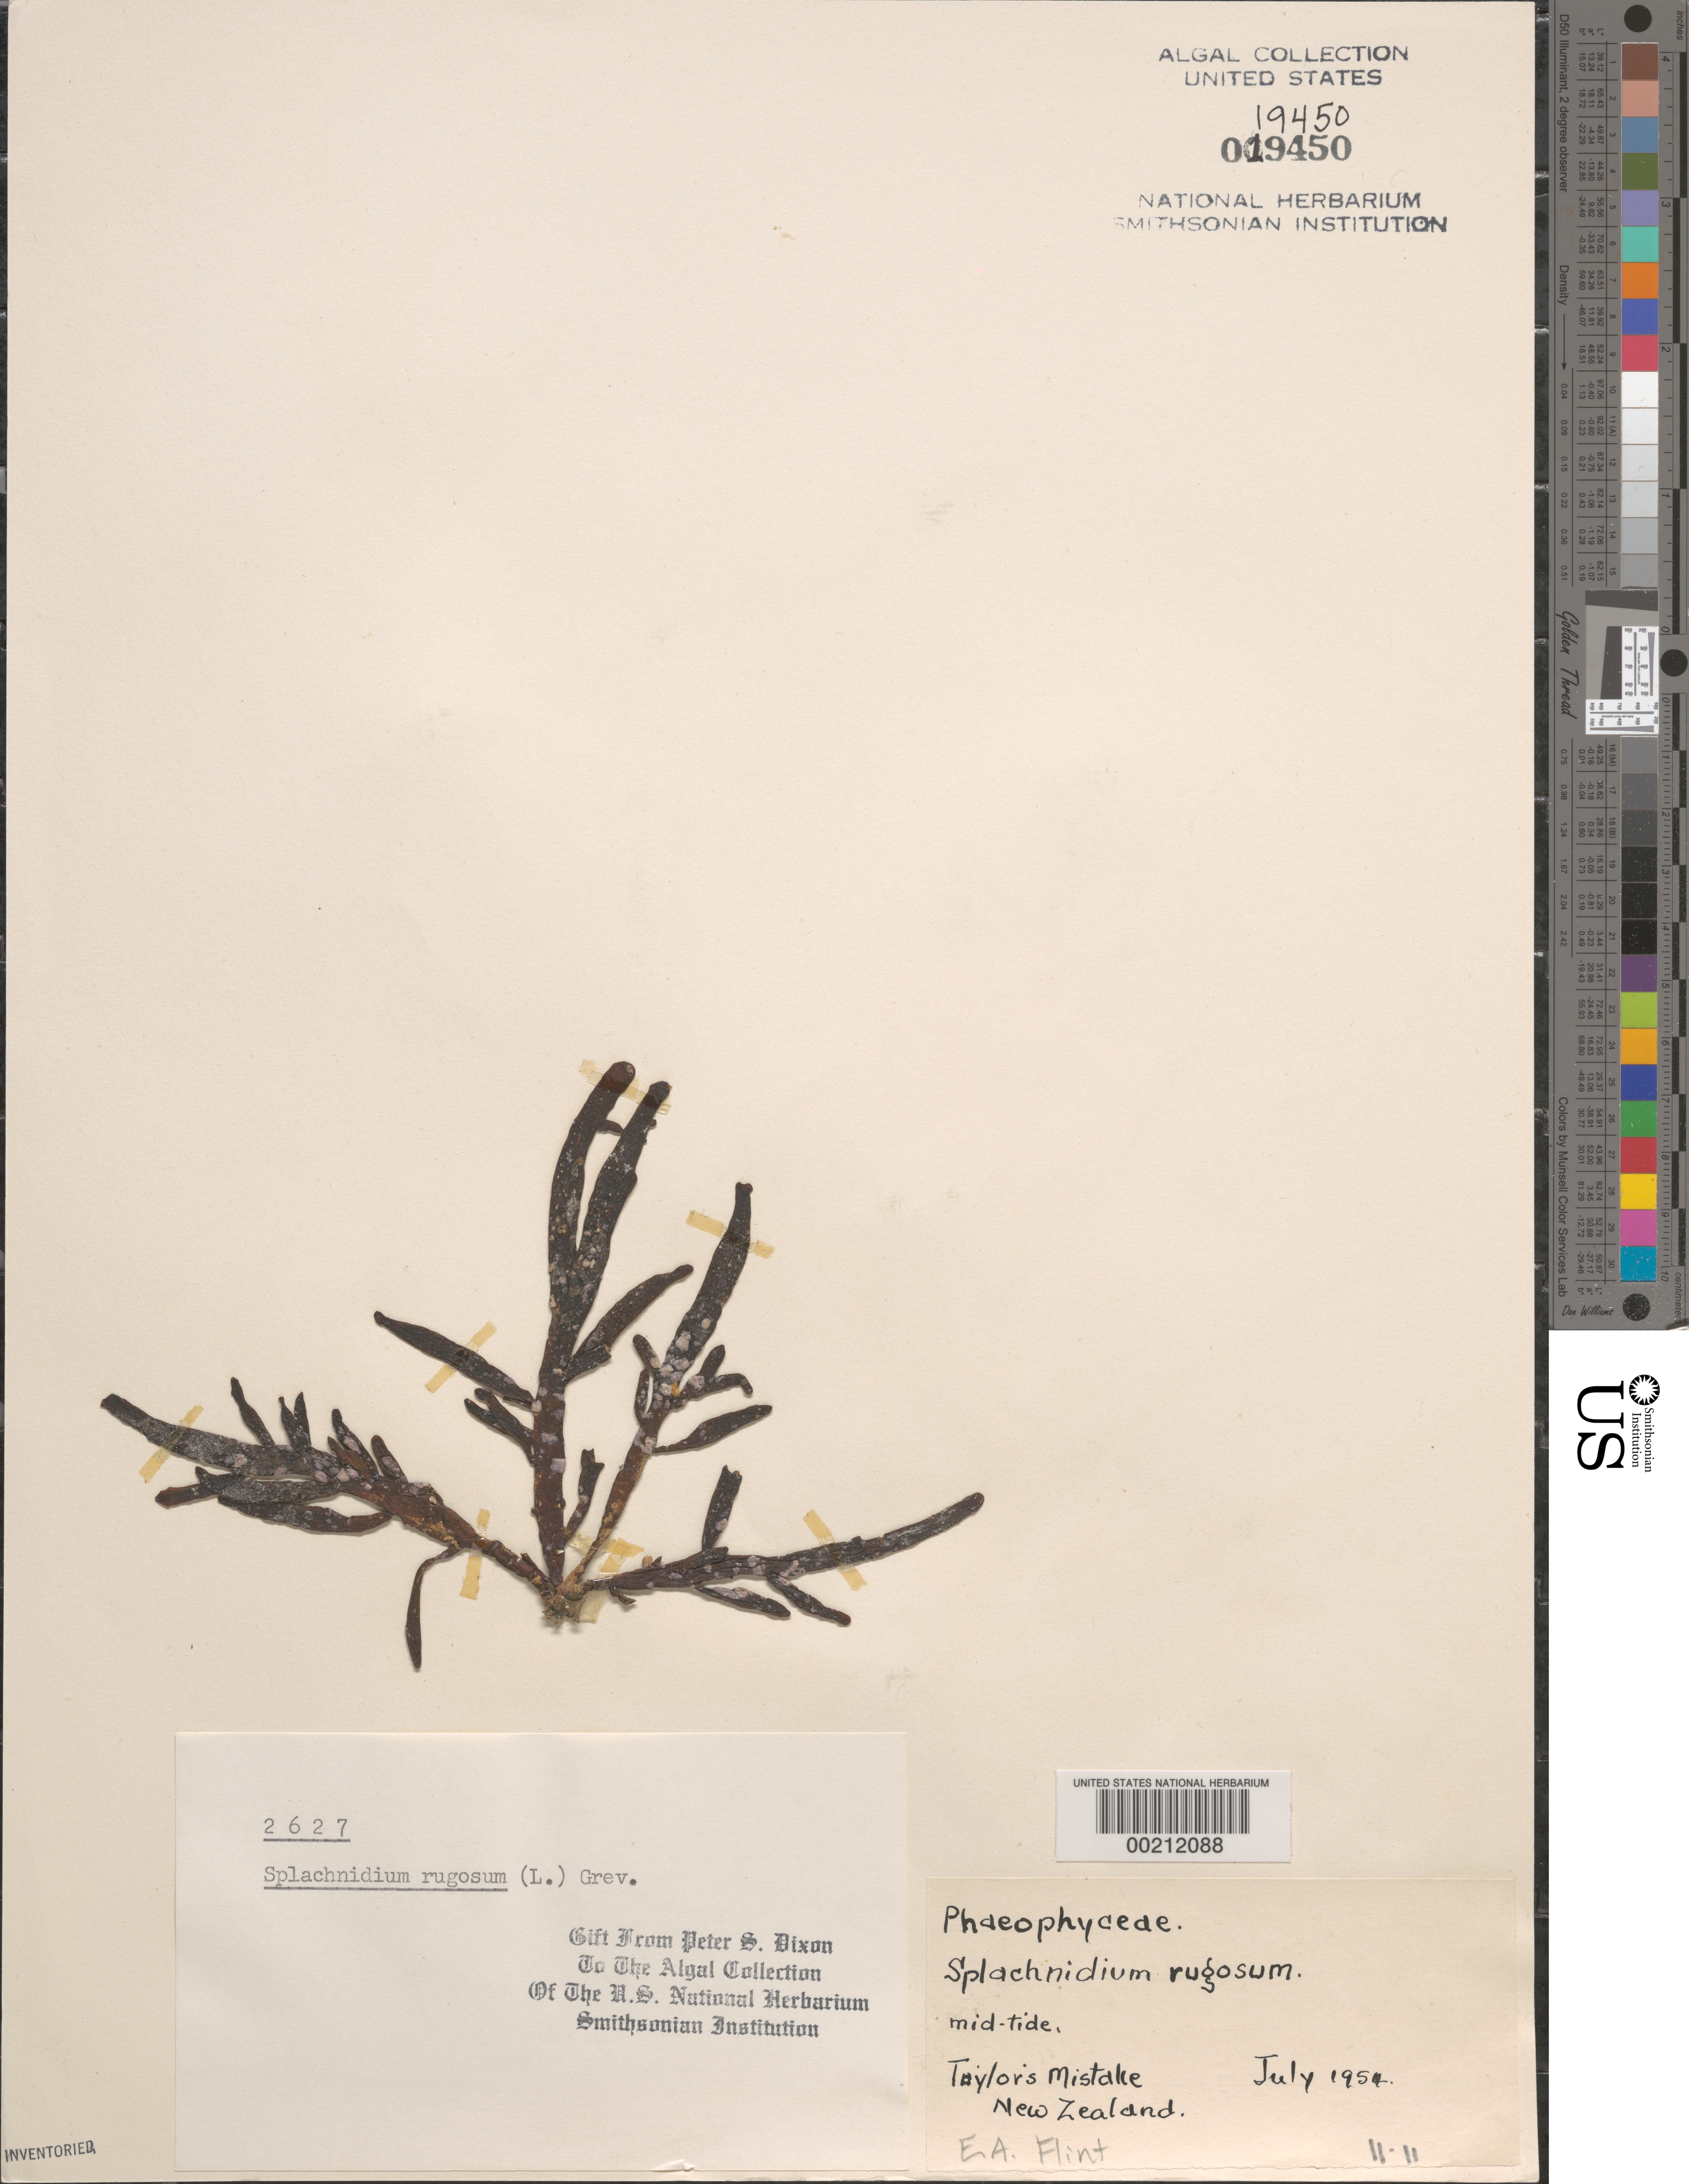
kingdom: Chromista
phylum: Ochrophyta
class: Phaeophyceae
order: Scytothamnales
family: Splachnidiaceae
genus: Splachnidium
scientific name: Splachnidium rugosum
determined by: Dixon, P. S.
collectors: E. Flint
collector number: PSD 2627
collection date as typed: Jul 1954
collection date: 1954-07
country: New Zealand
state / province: Canterbury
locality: Taylor's mistake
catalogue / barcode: US 19450